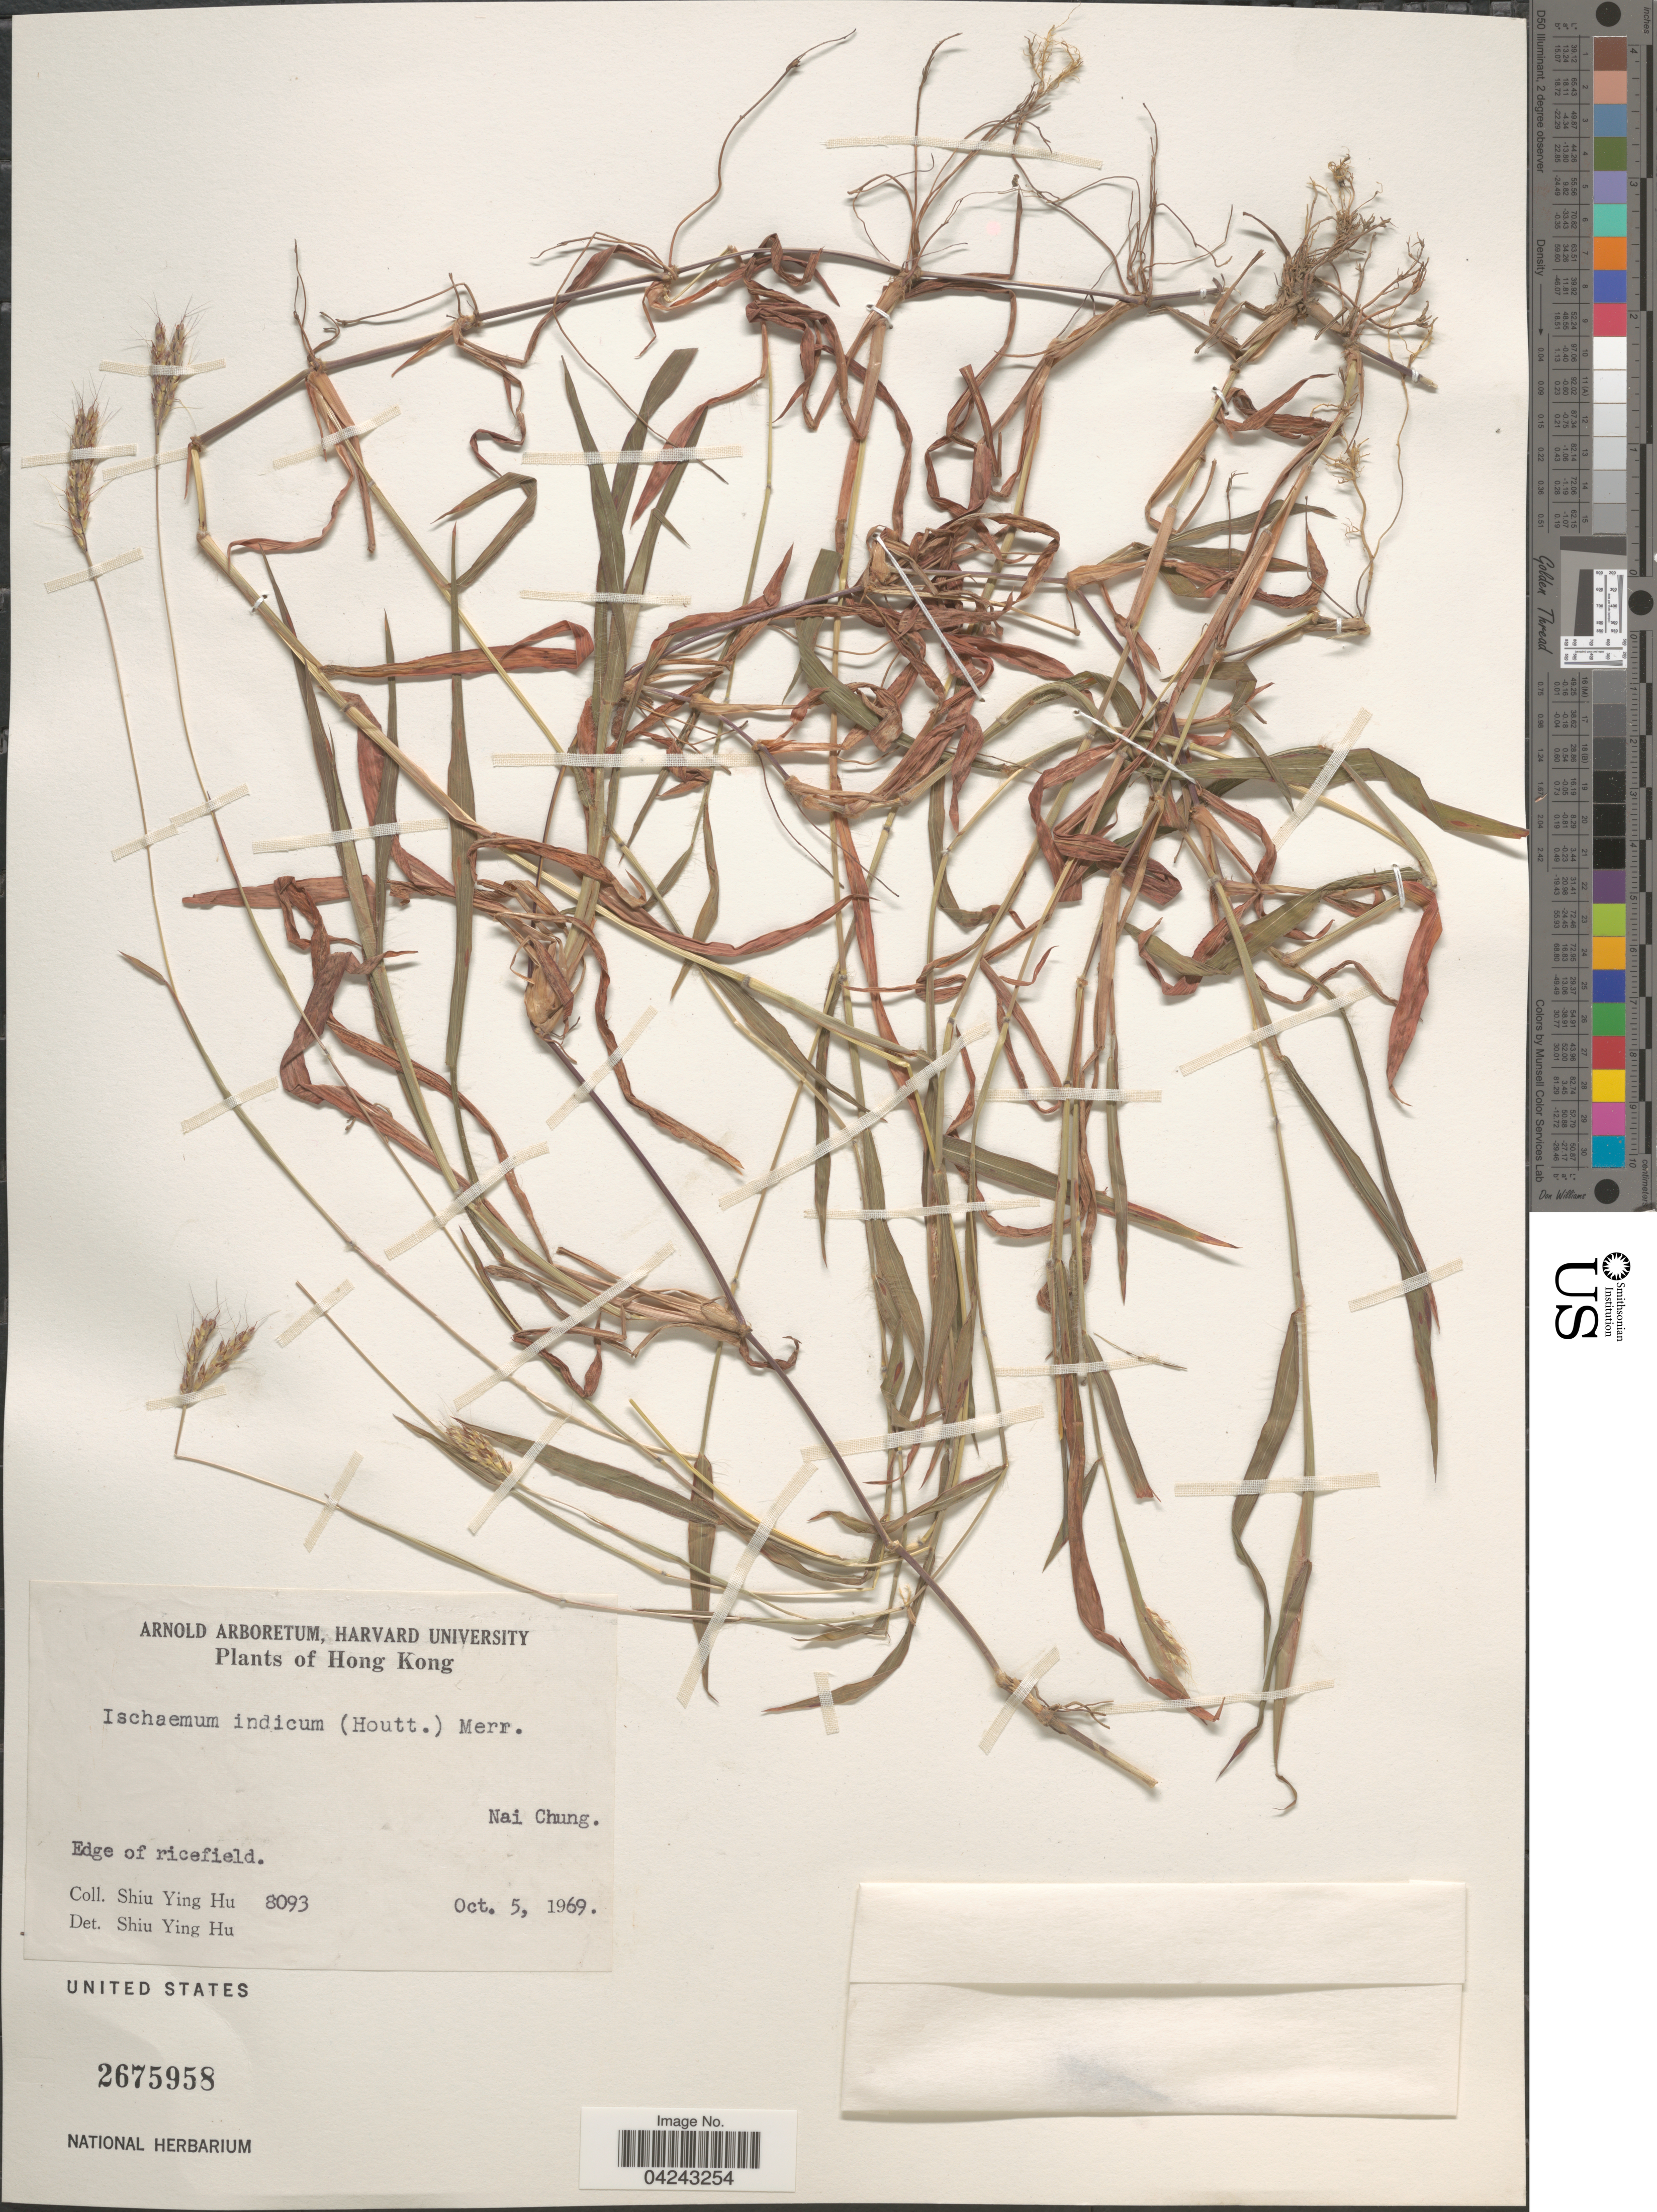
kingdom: Plantae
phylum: Tracheophyta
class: Liliopsida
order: Poales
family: Poaceae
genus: Ischaemum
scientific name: Ischaemum ciliare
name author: Retz.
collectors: S. Y. Hu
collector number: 8093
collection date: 1969-10-05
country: China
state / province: Hong Kong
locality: Nai Chung.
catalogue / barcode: US 2675958